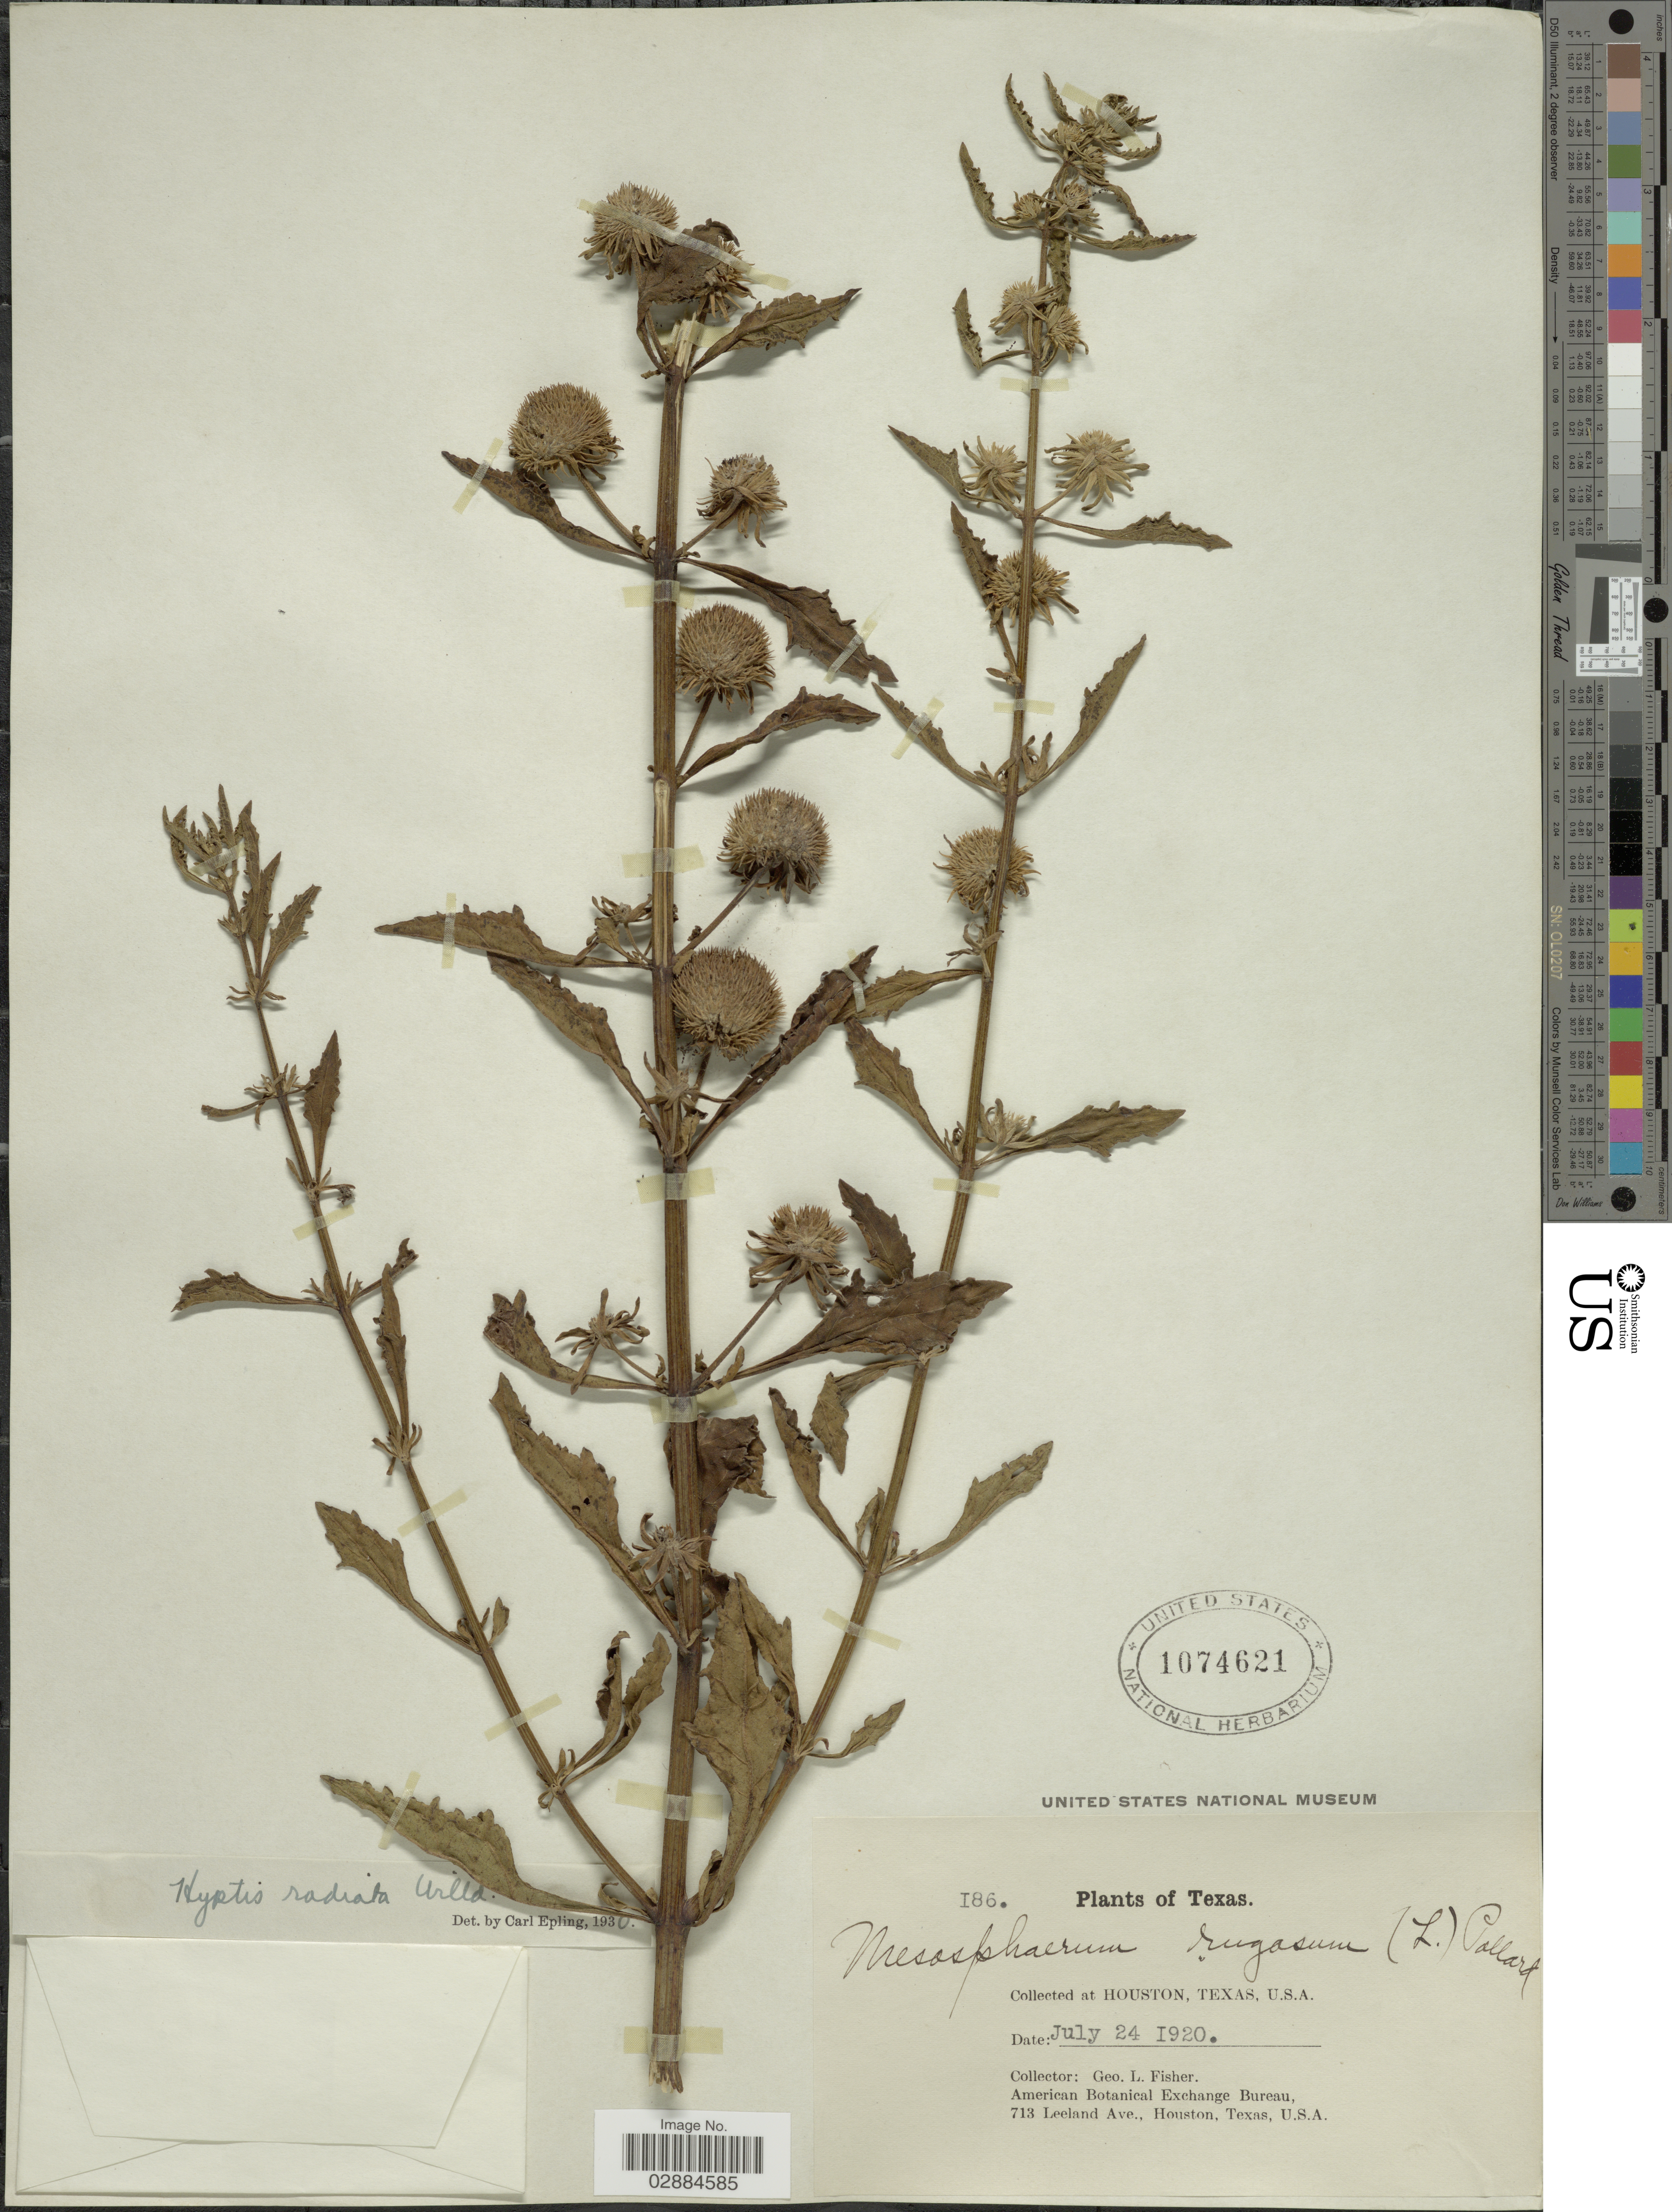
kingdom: Plantae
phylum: Tracheophyta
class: Magnoliopsida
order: Lamiales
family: Lamiaceae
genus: Hyptis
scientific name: Hyptis radiata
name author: Kunth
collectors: G. L. Fisher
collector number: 186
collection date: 1920-07-24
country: United States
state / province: Texas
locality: Houston, Texas.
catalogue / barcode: US 1074621